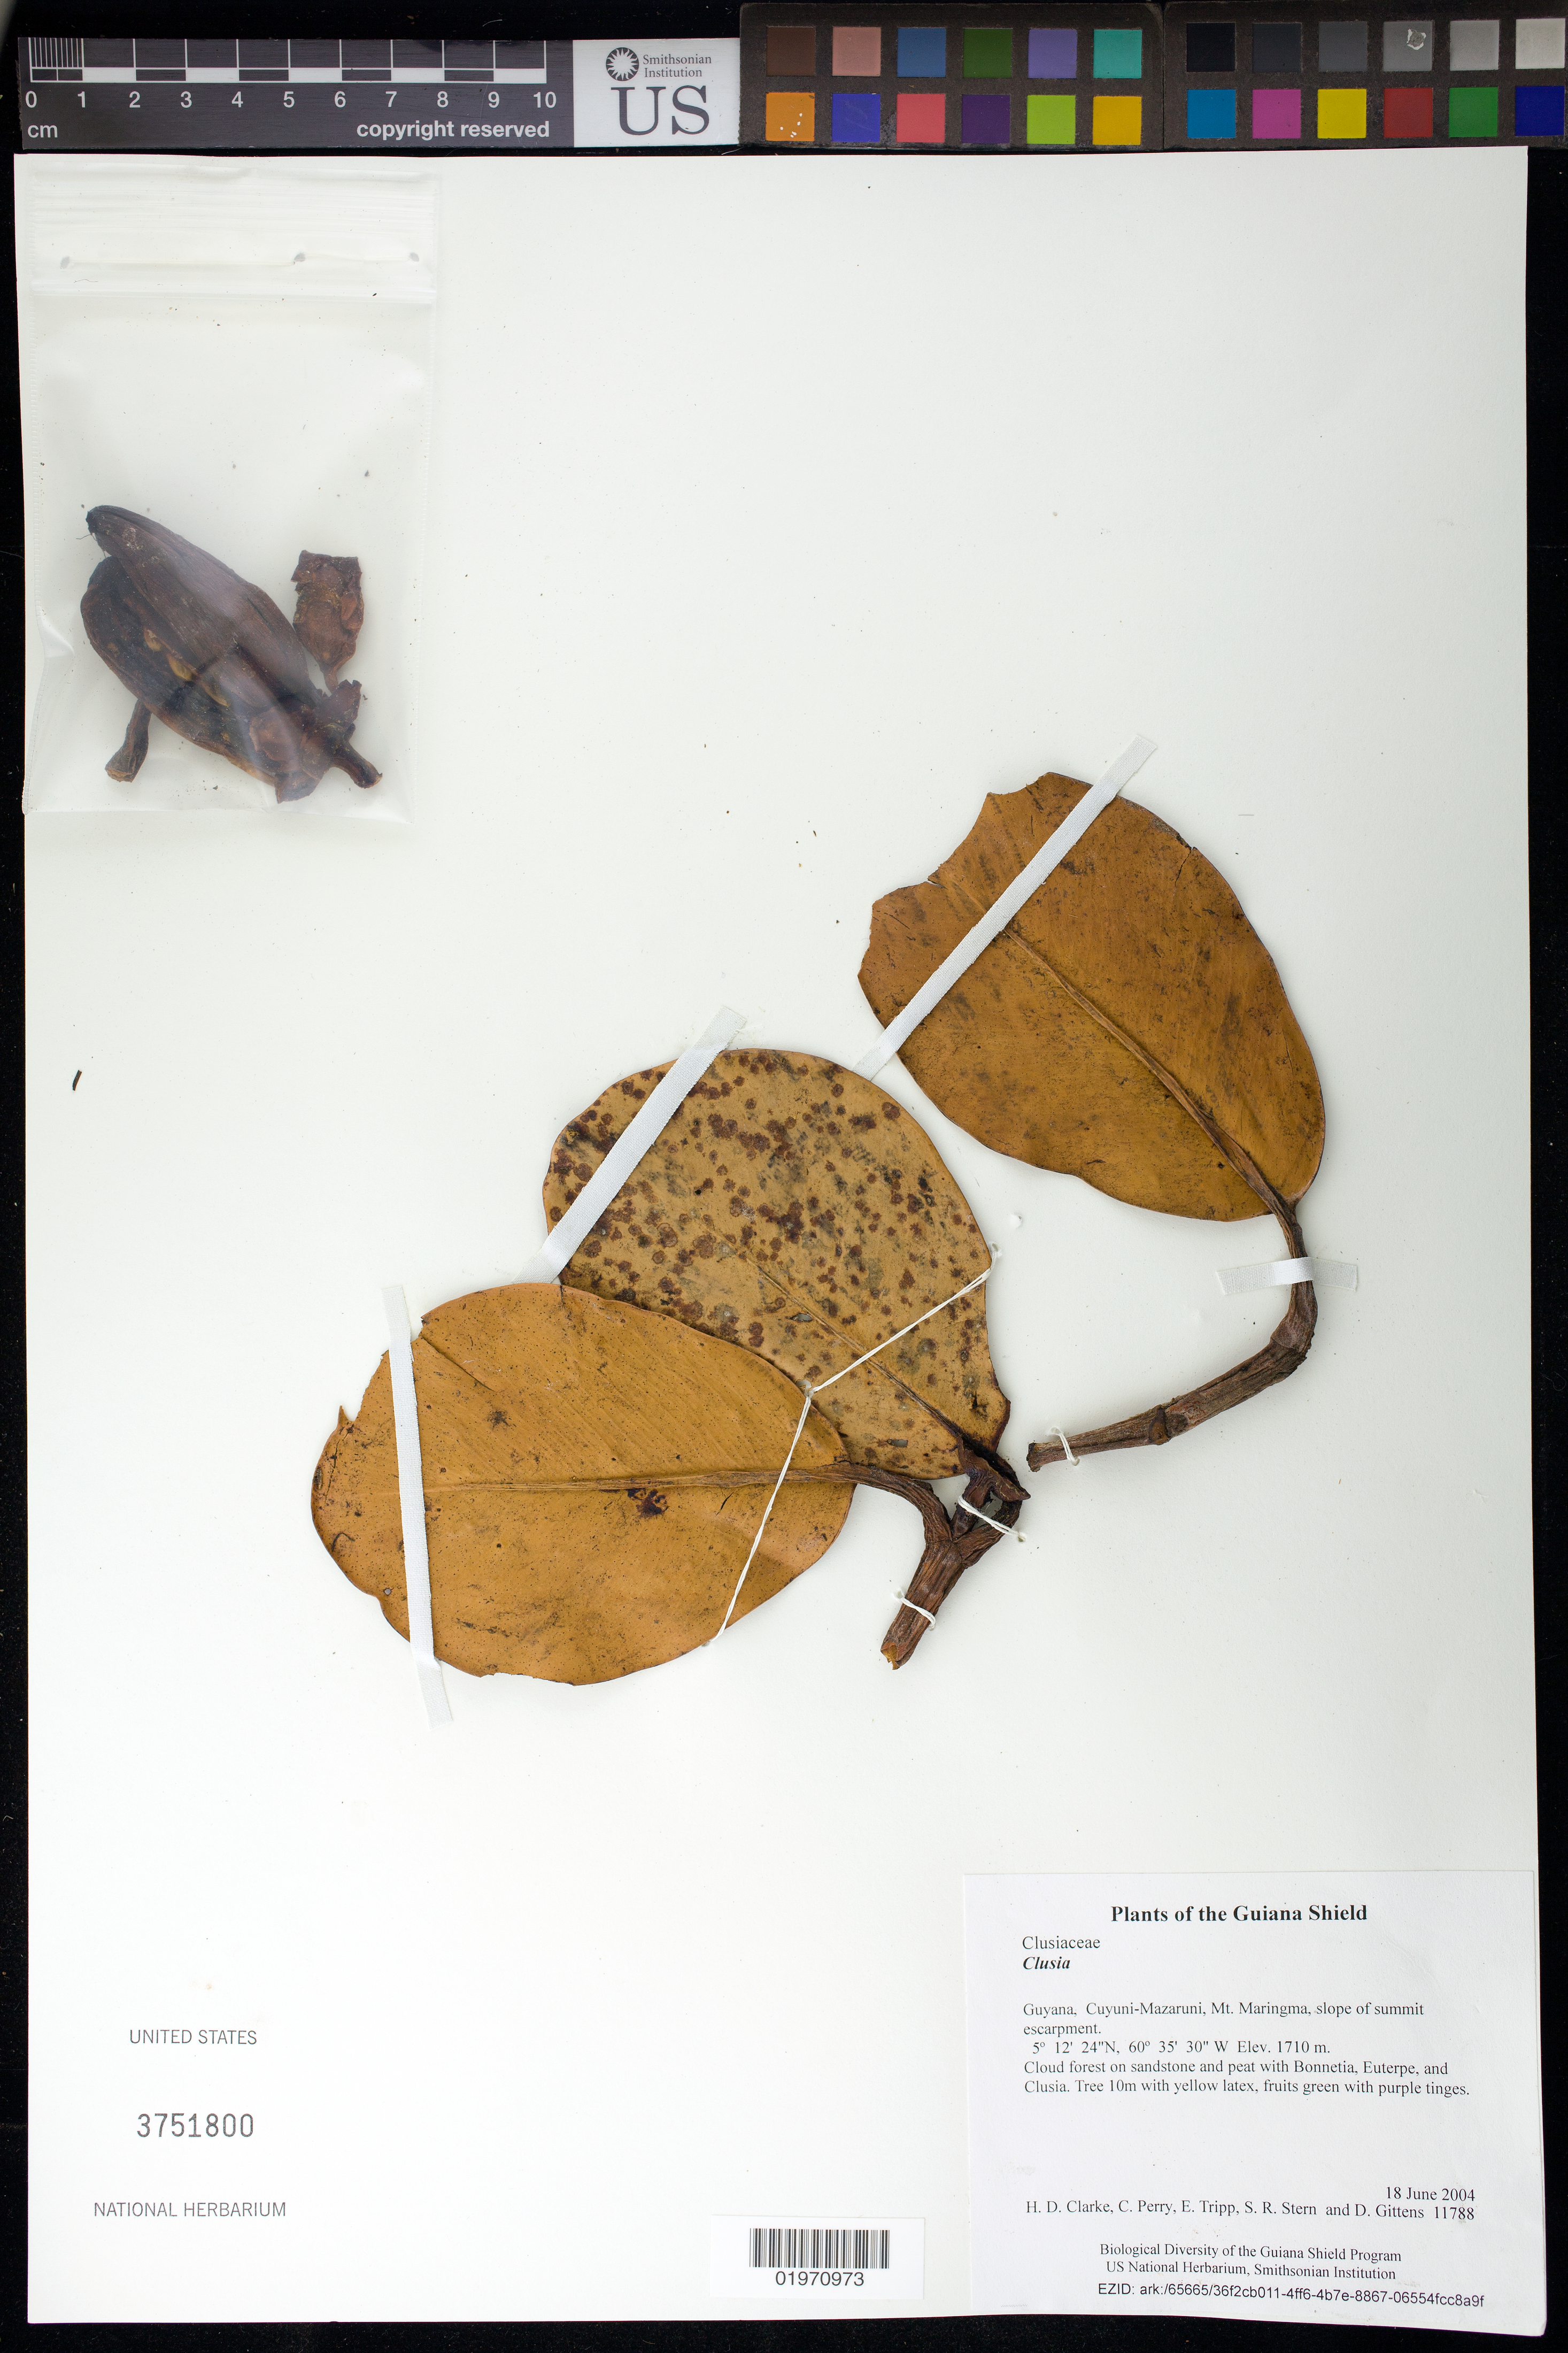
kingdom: Plantae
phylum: Tracheophyta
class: Magnoliopsida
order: Malpighiales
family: Clusiaceae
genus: Clusia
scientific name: Clusia sp.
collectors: H. D. Clarke, C. Perry, E. Tripp, S. R. Stern & D. Gittens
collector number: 11788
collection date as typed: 18 June 2004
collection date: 2004-06-18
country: Guyana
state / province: Cuyuni-Mazaruni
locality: Mt. Maringma, slope of summit escarpment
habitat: Cloud forest on sandstone and peat with Bonnetia, Euterpe, and Clusia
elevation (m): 1710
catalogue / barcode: US 3751800